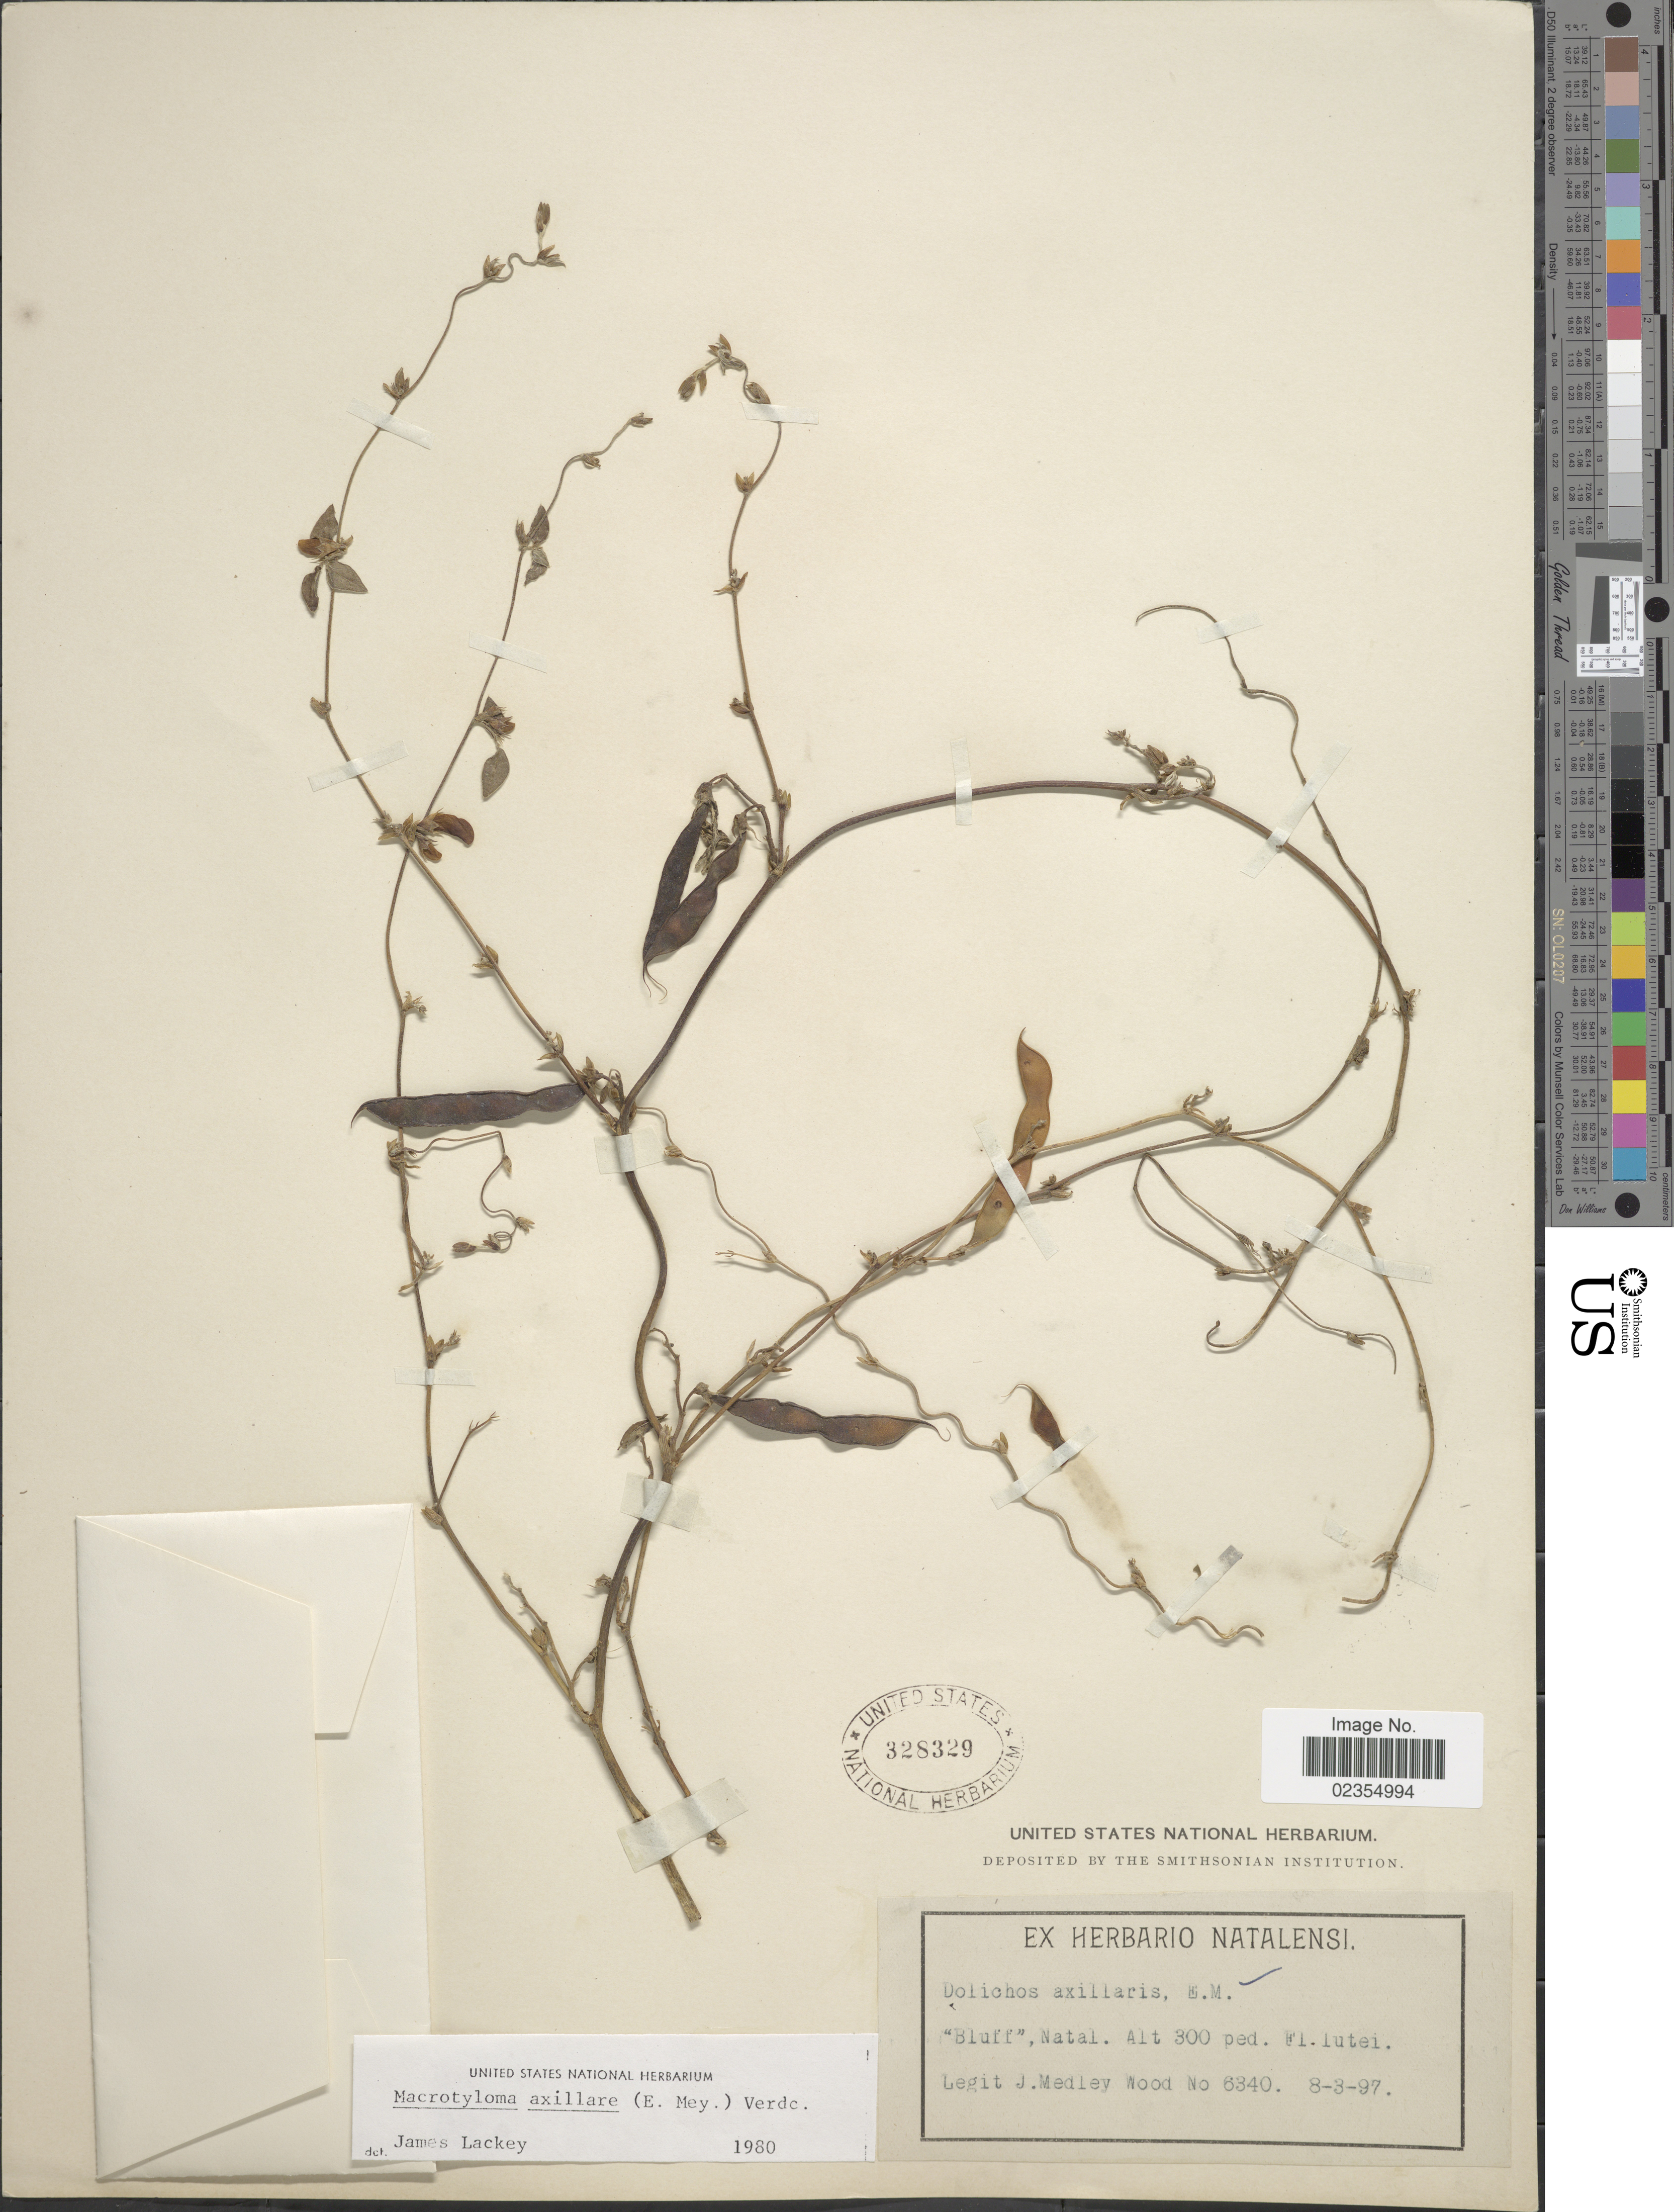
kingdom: Plantae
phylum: Tracheophyta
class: Magnoliopsida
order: Fabales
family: Fabaceae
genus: Macrotyloma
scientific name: Macrotyloma axillare var. axillare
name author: (E. Mey.) Verdc.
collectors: J. Medley Wood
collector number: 6340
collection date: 1897-03-08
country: South Africa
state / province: KwaZulu-Natal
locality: Bluff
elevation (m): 91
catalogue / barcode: US 328329